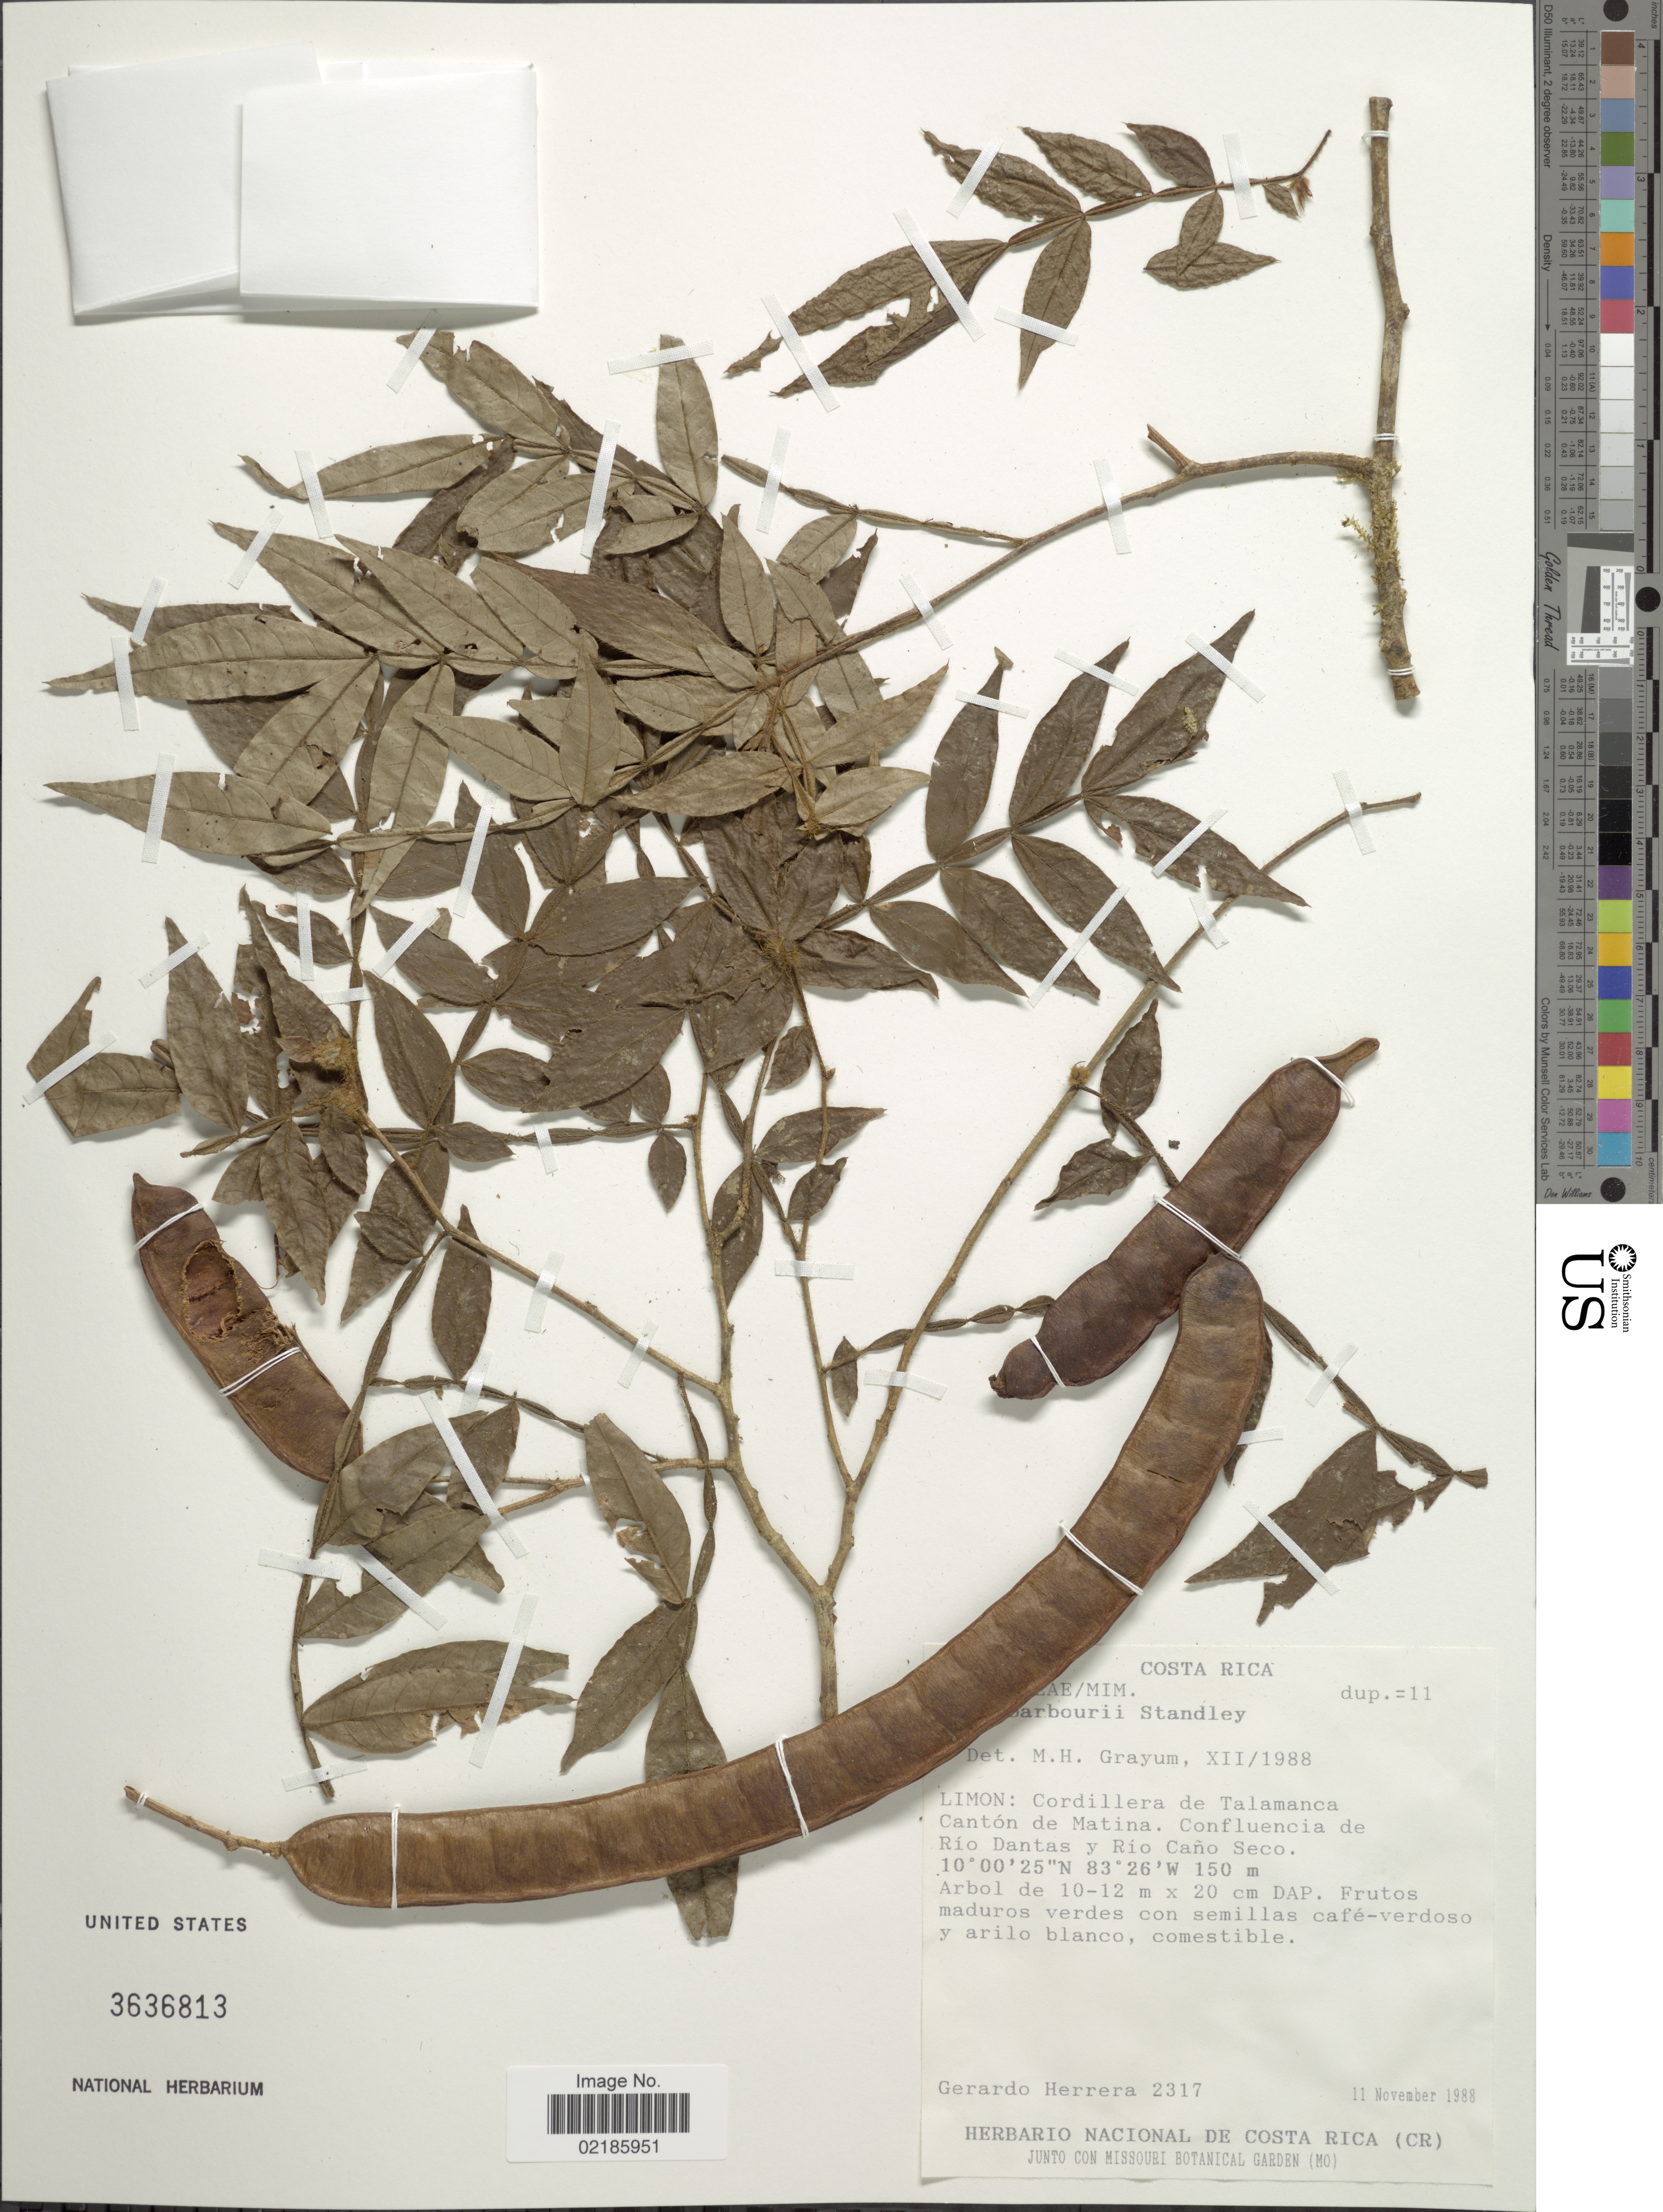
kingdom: Plantae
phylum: Tracheophyta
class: Magnoliopsida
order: Fabales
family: Fabaceae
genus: Inga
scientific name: Inga belizensis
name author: Standl.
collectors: G. Herrera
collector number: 2317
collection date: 1988-11-11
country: Costa Rica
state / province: Limón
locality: Cordillera de Talamanca Canton de Matina. Confluencia de Rio Dantas y Rio Cano Seco.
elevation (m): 150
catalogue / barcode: US 3636813